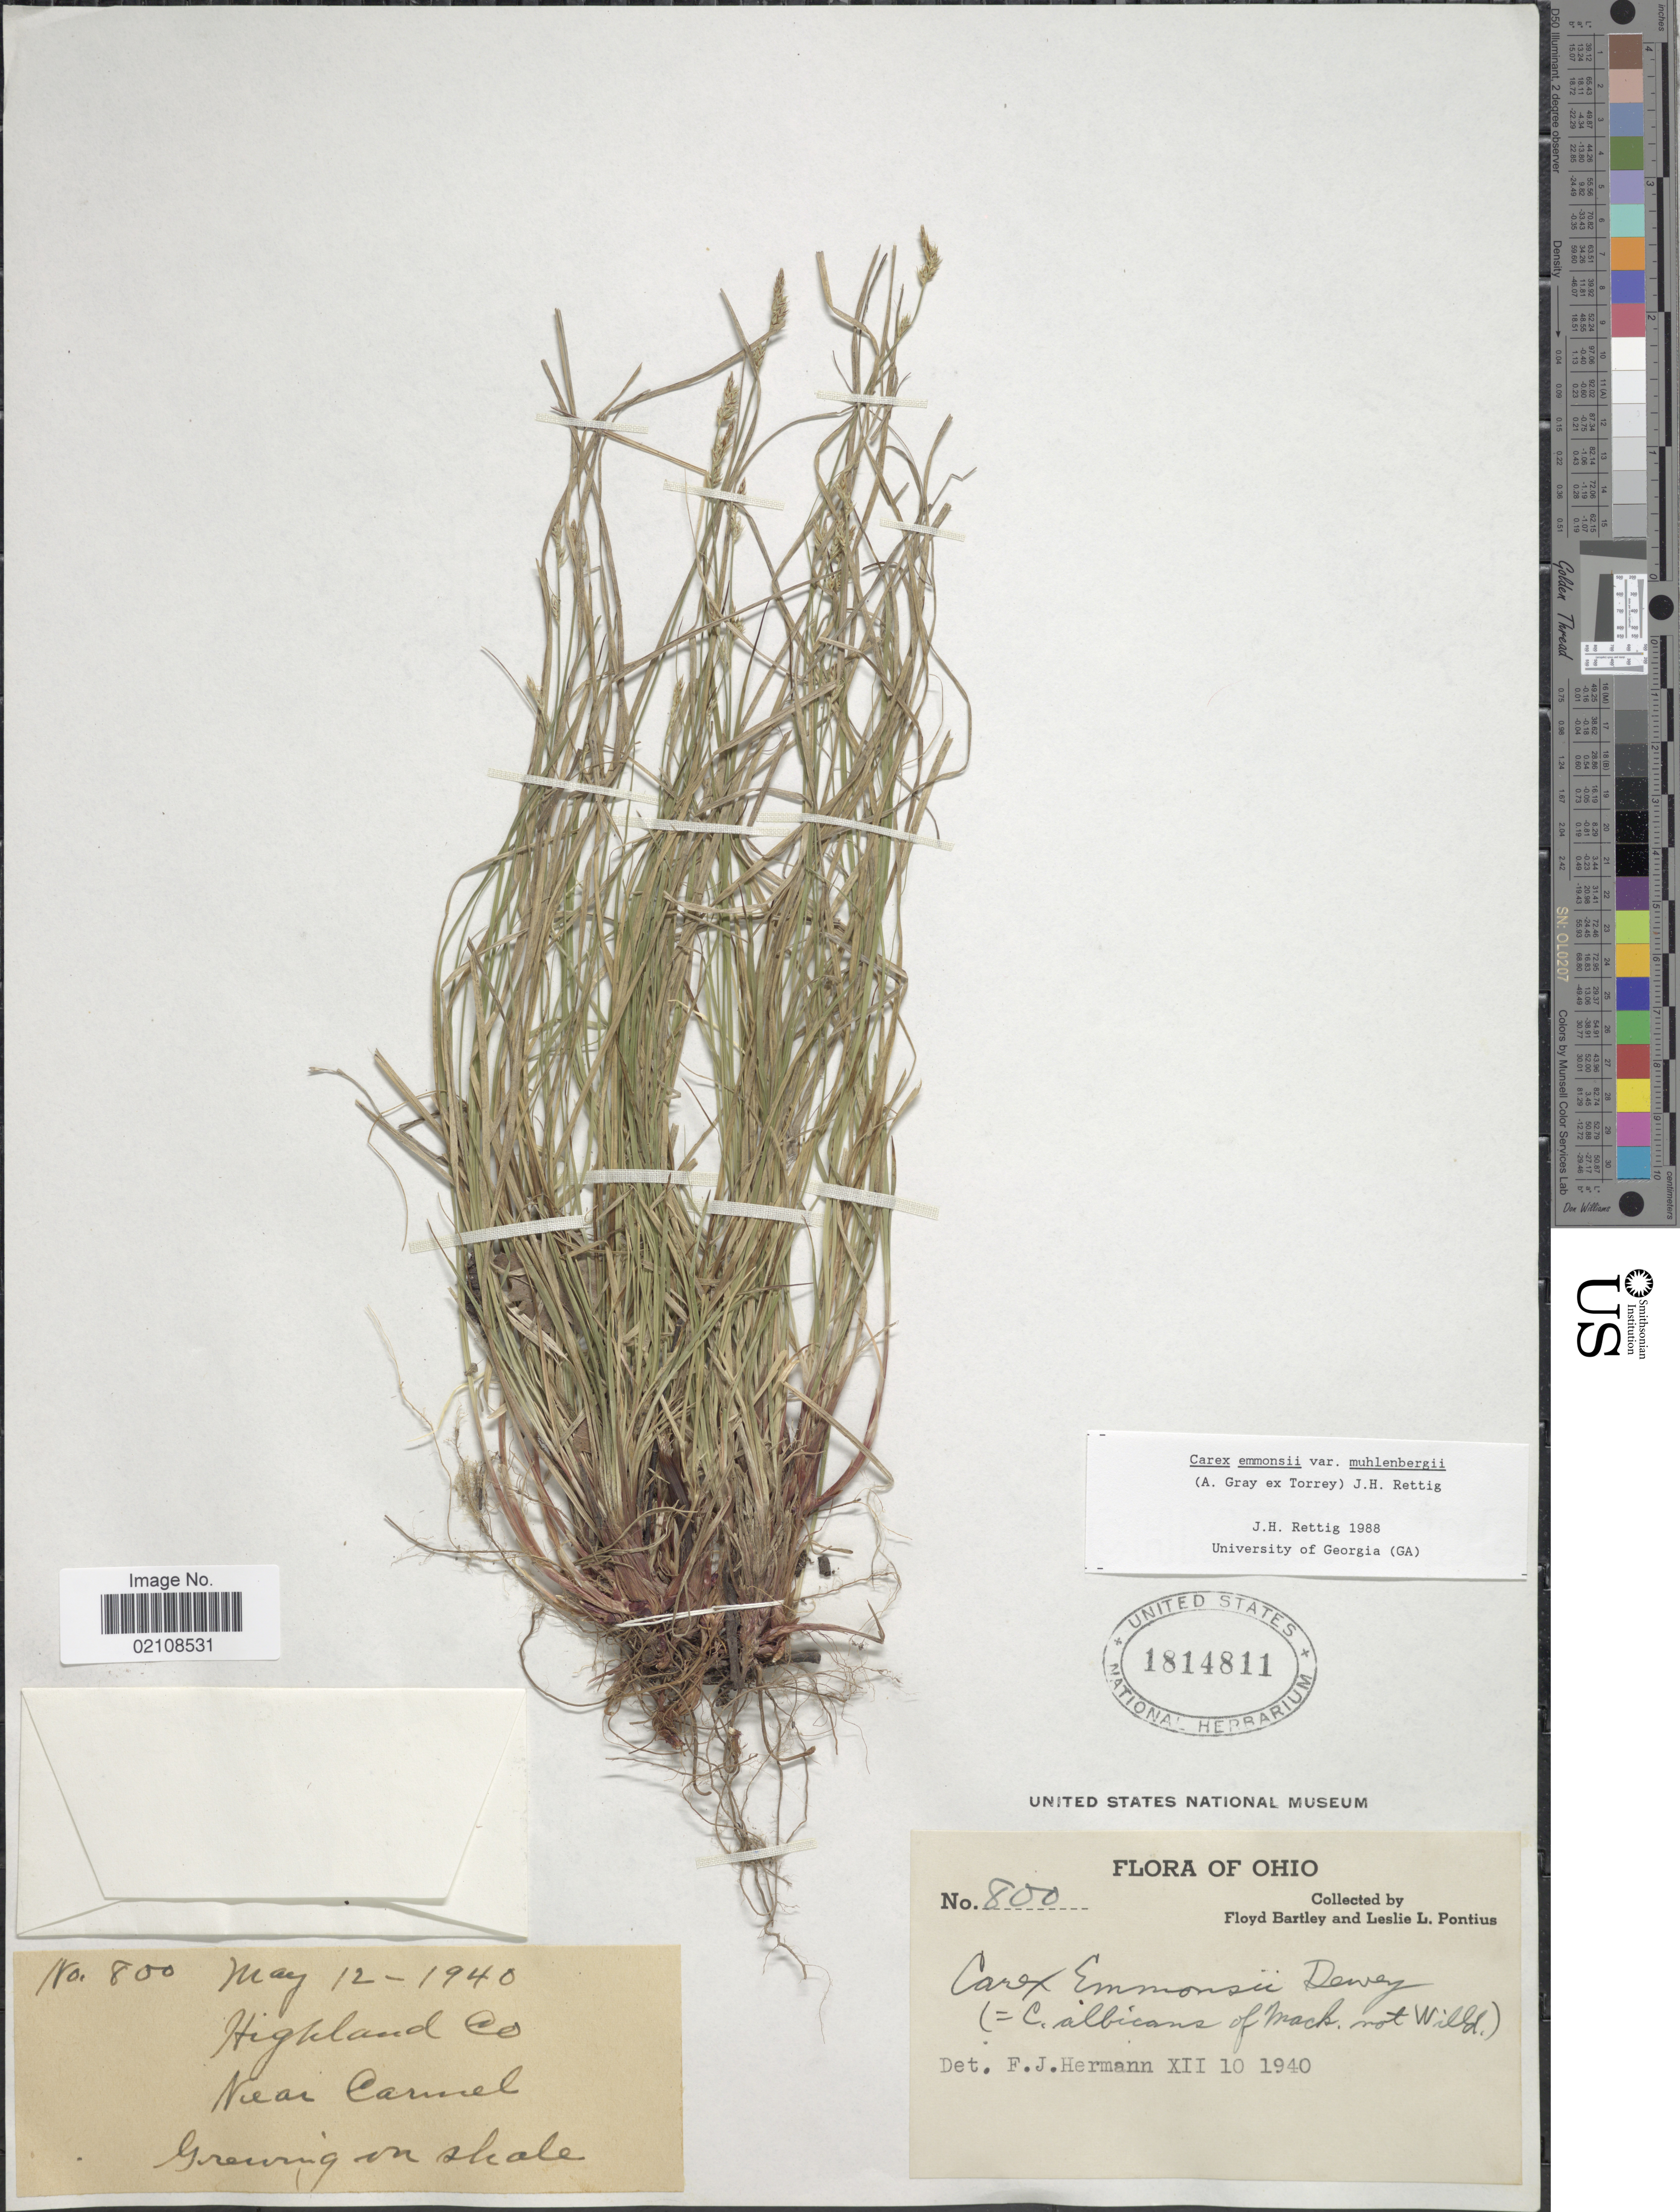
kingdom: Plantae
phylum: Tracheophyta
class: Liliopsida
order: Poales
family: Cyperaceae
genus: Carex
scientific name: Carex albicans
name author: Willd. ex Spreng.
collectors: F. Bartley & L. Pontius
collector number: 800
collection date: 1940-05-12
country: United States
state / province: Ohio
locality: Highland Co., near Carmel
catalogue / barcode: US 1814811